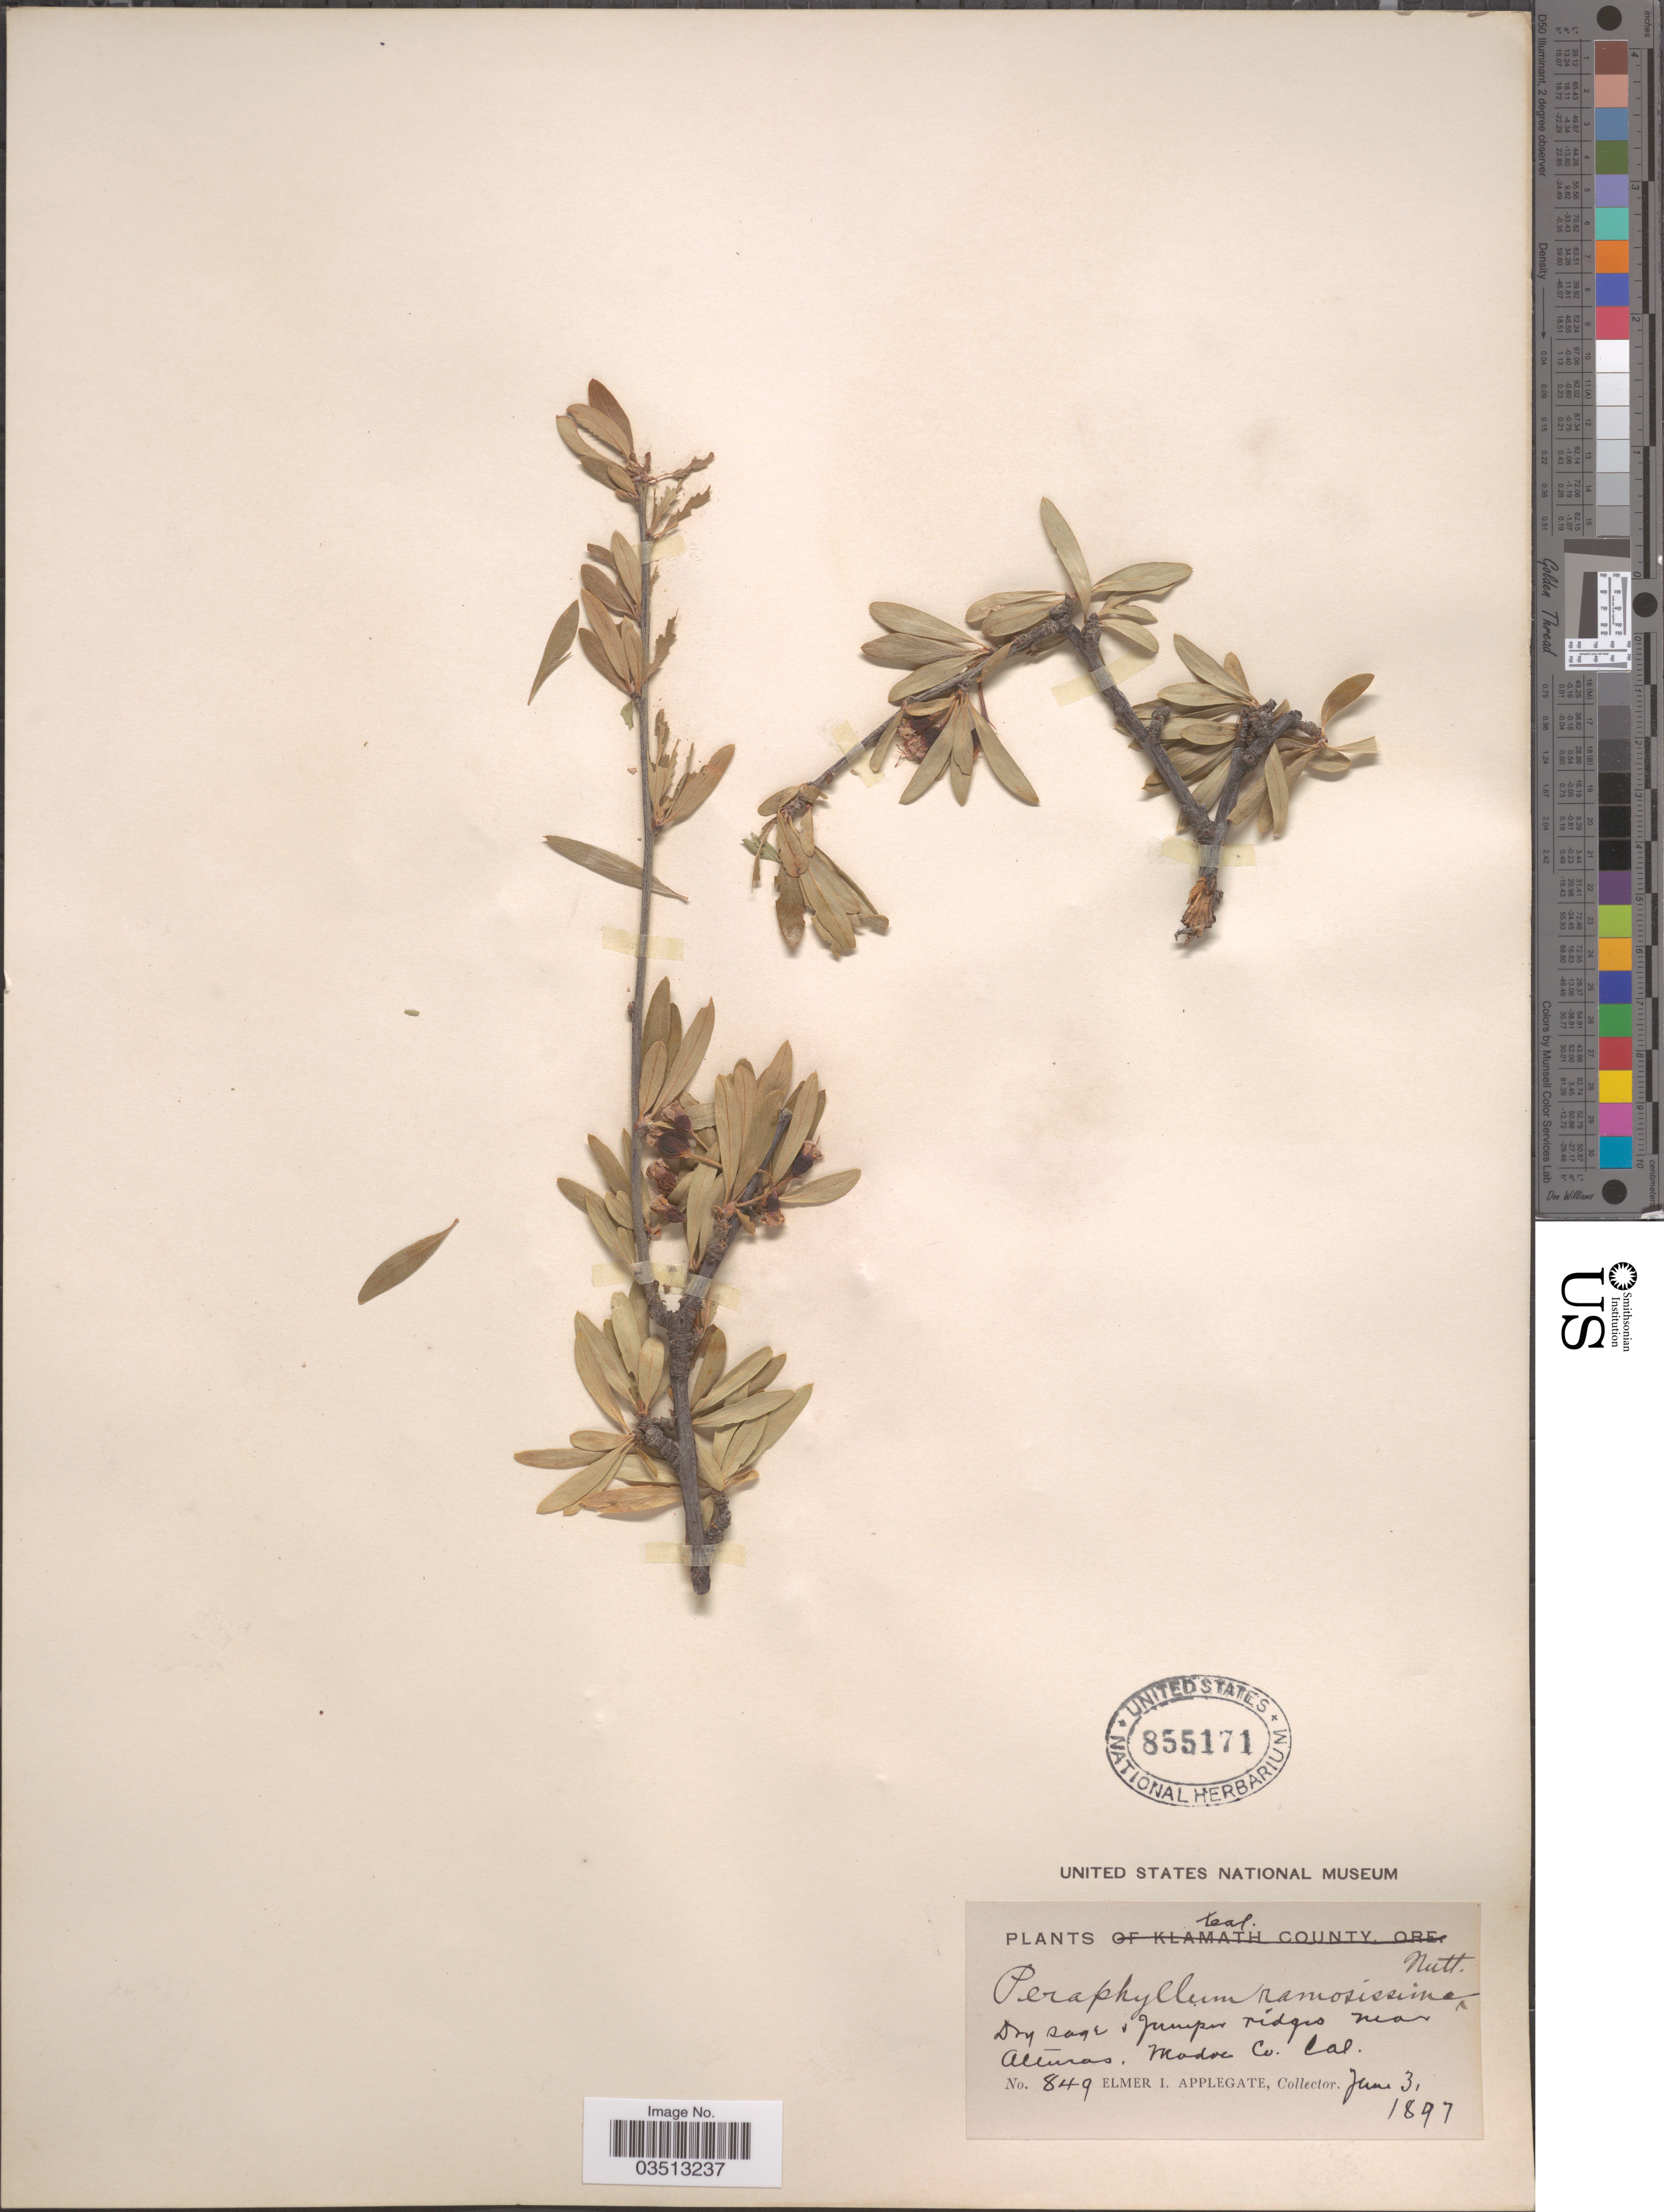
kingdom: Plantae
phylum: Tracheophyta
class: Magnoliopsida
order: Rosales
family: Rosaceae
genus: Peraphyllum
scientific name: Peraphyllum ramosissimum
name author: Nutt.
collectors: E. I. Applegate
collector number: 849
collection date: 1897-06-03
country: United States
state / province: California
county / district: Modoc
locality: Juniper ridges near Alturas. Modoc Co.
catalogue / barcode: US 855171